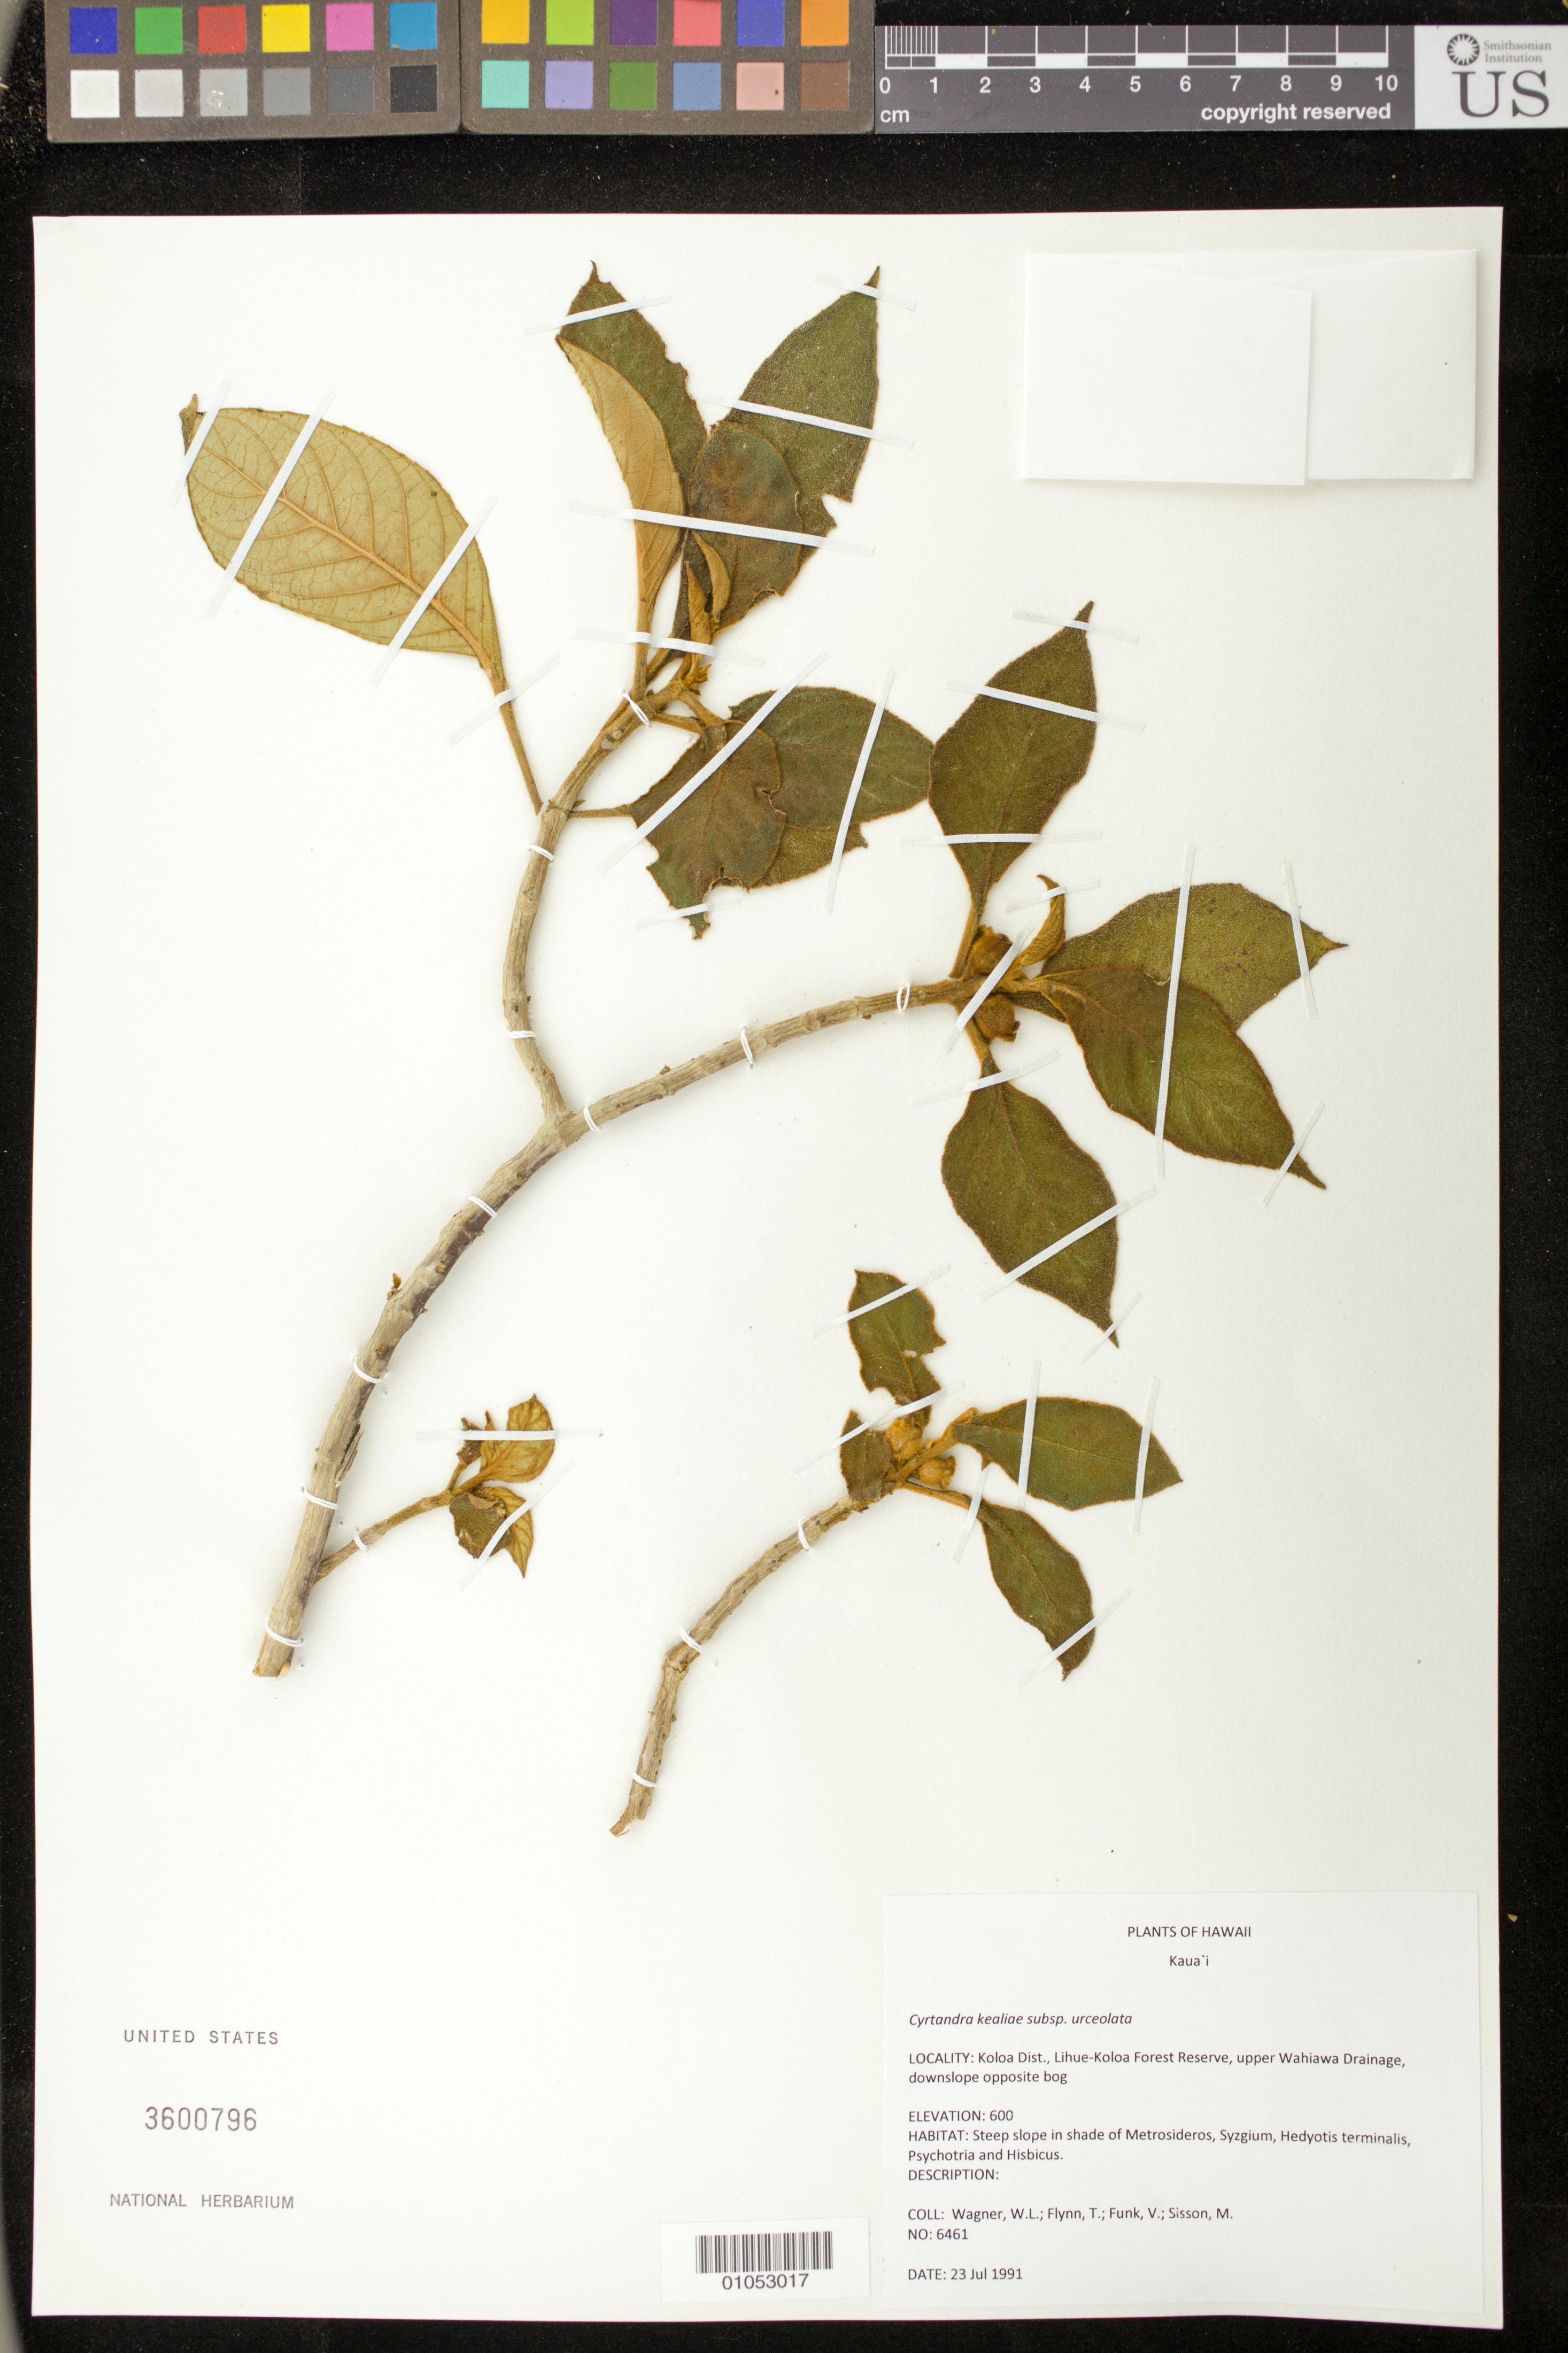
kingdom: Plantae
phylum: Tracheophyta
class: Magnoliopsida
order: Lamiales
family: Gesneriaceae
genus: Cyrtandra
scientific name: Cyrtandra kealiae subsp. urceolata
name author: W.L. Wagner & Lorence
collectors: W. L. Wagner, T. W. Flynn, V. Funk & M. Sisson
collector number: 6461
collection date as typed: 23 Jul 1991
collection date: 1991-07-23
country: United States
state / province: Hawaii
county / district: Kauai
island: Kaua'i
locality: Lihue-Koloa Forest Reserve, upper Wahiawa Drainage, downslope opposite bog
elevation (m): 600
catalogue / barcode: US 3600796